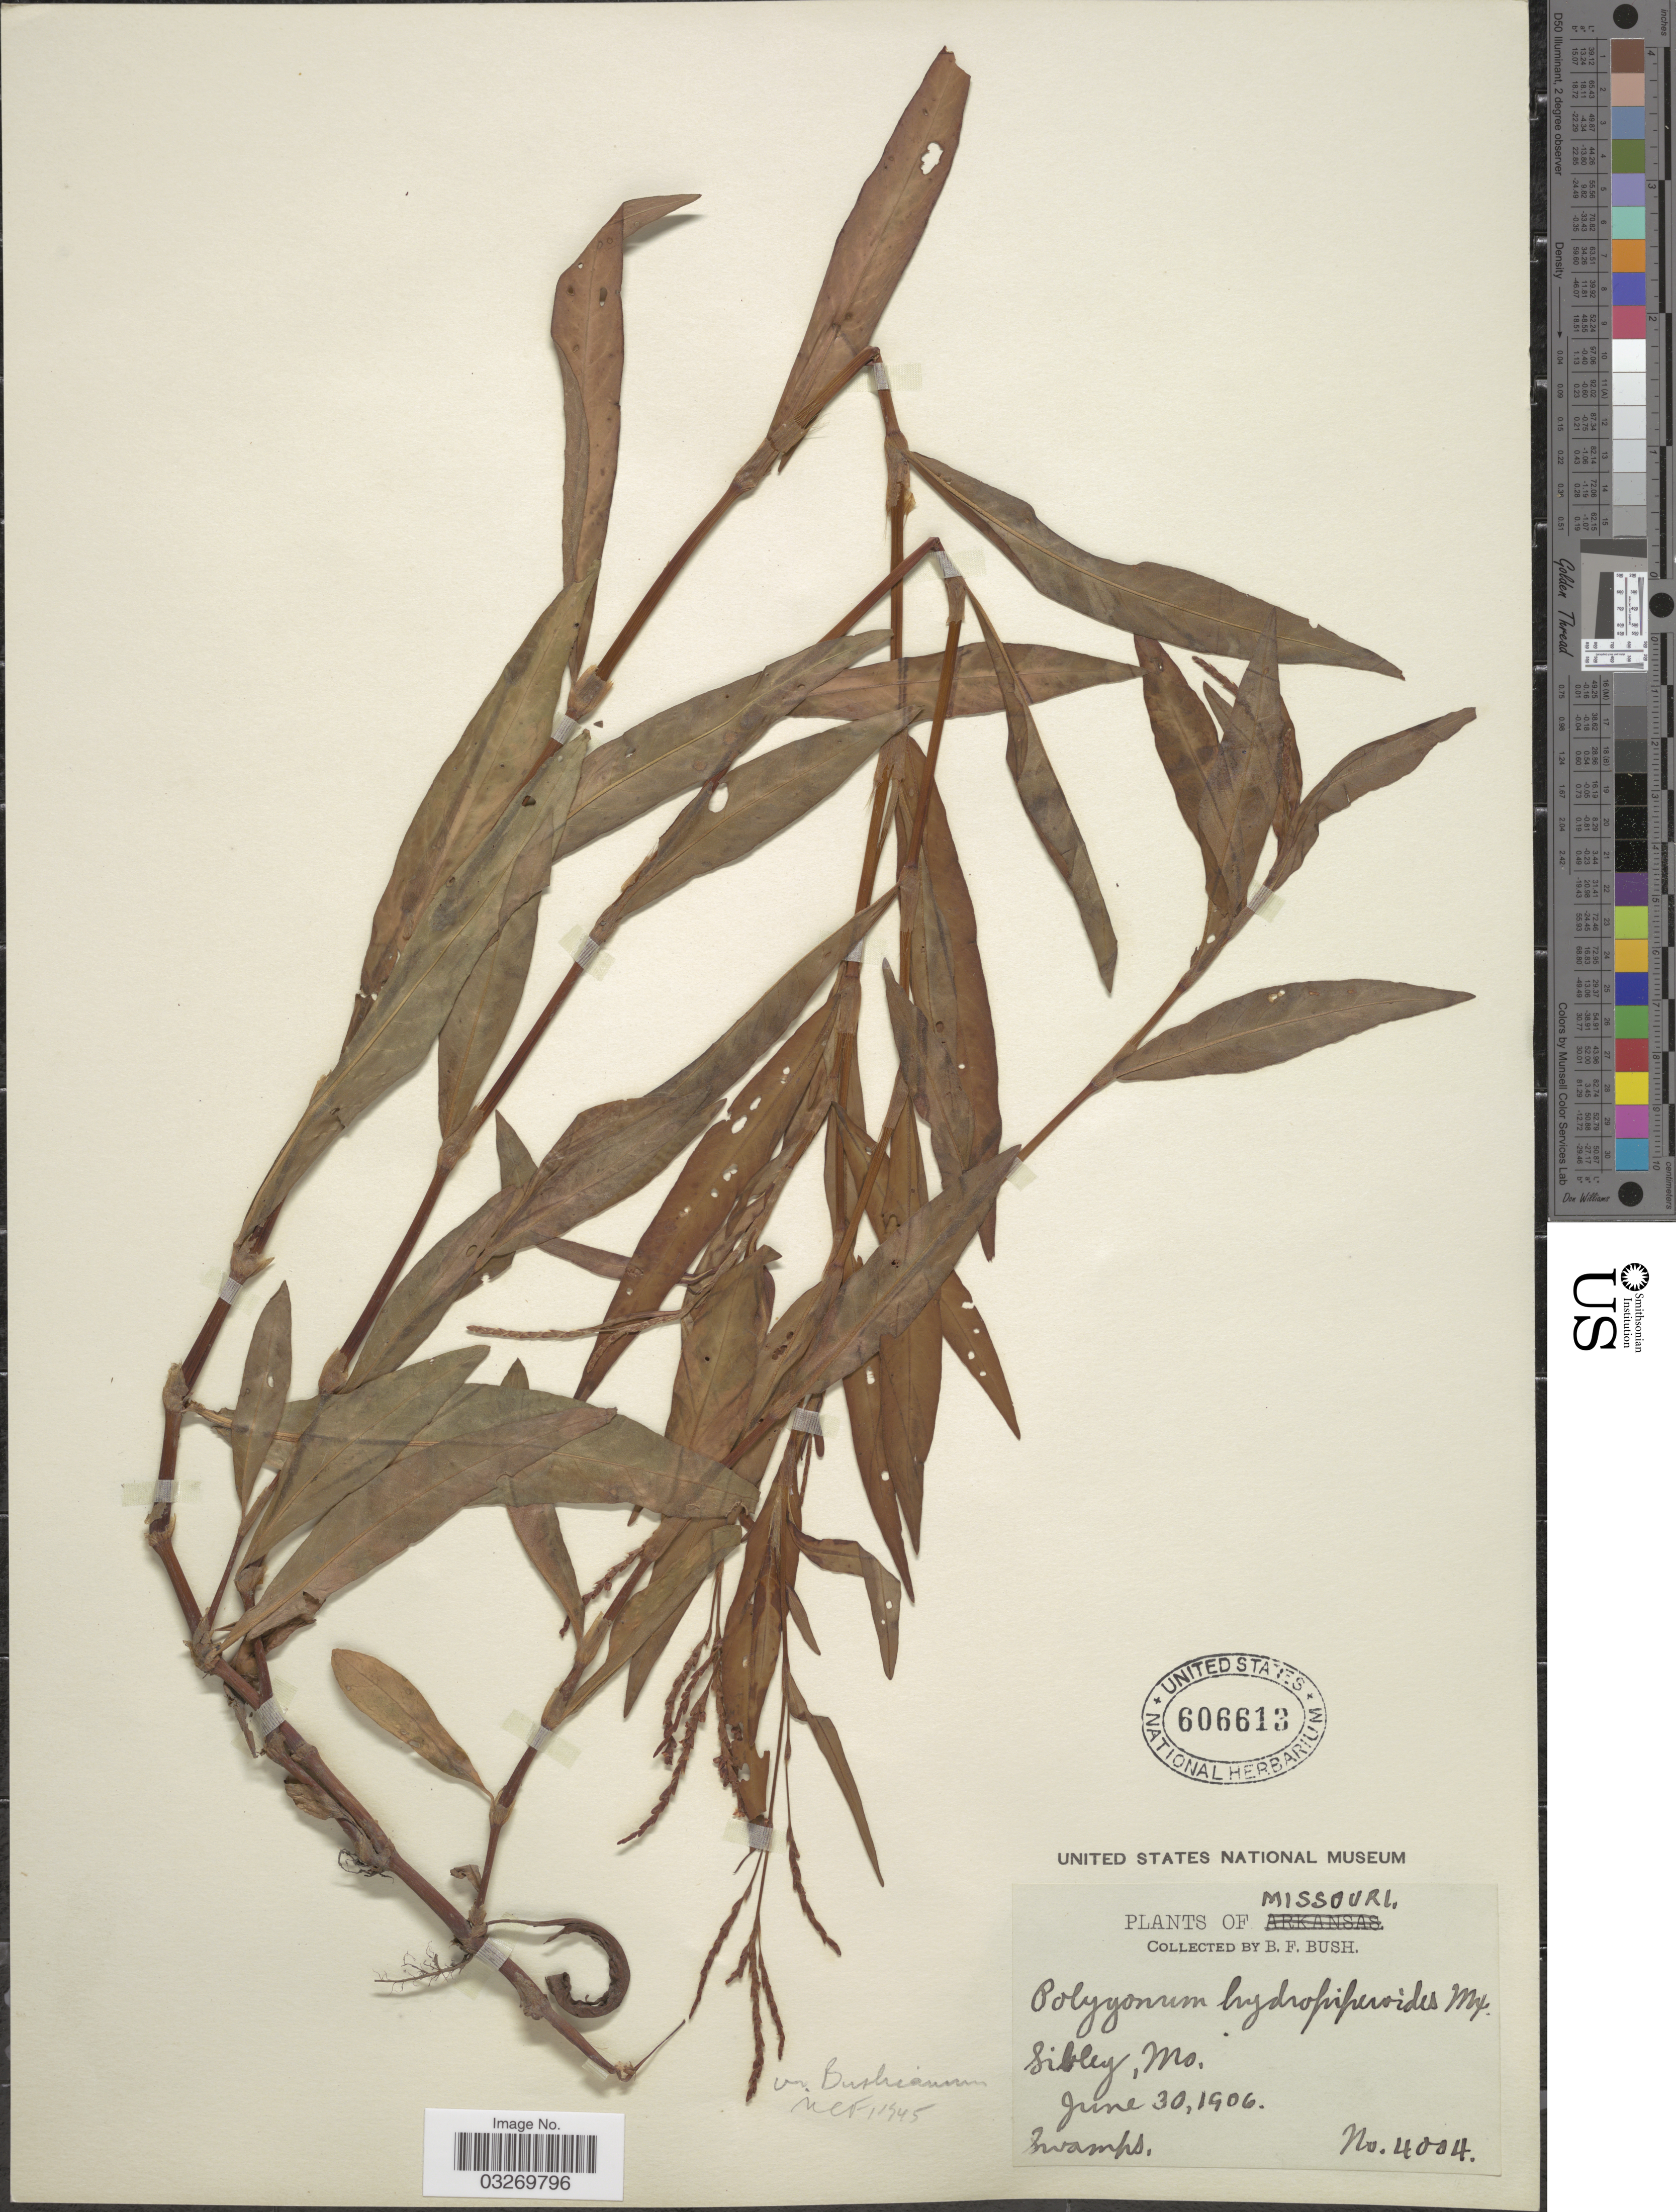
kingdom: Plantae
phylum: Tracheophyta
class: Magnoliopsida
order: Caryophyllales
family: Polygonaceae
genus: Polygonum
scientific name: Polygonum hydropiperoides var. bushianum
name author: Stanford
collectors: B. F. Bush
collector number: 4004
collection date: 1906-06-30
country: United States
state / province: Missouri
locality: Sibley.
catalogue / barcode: US 606613